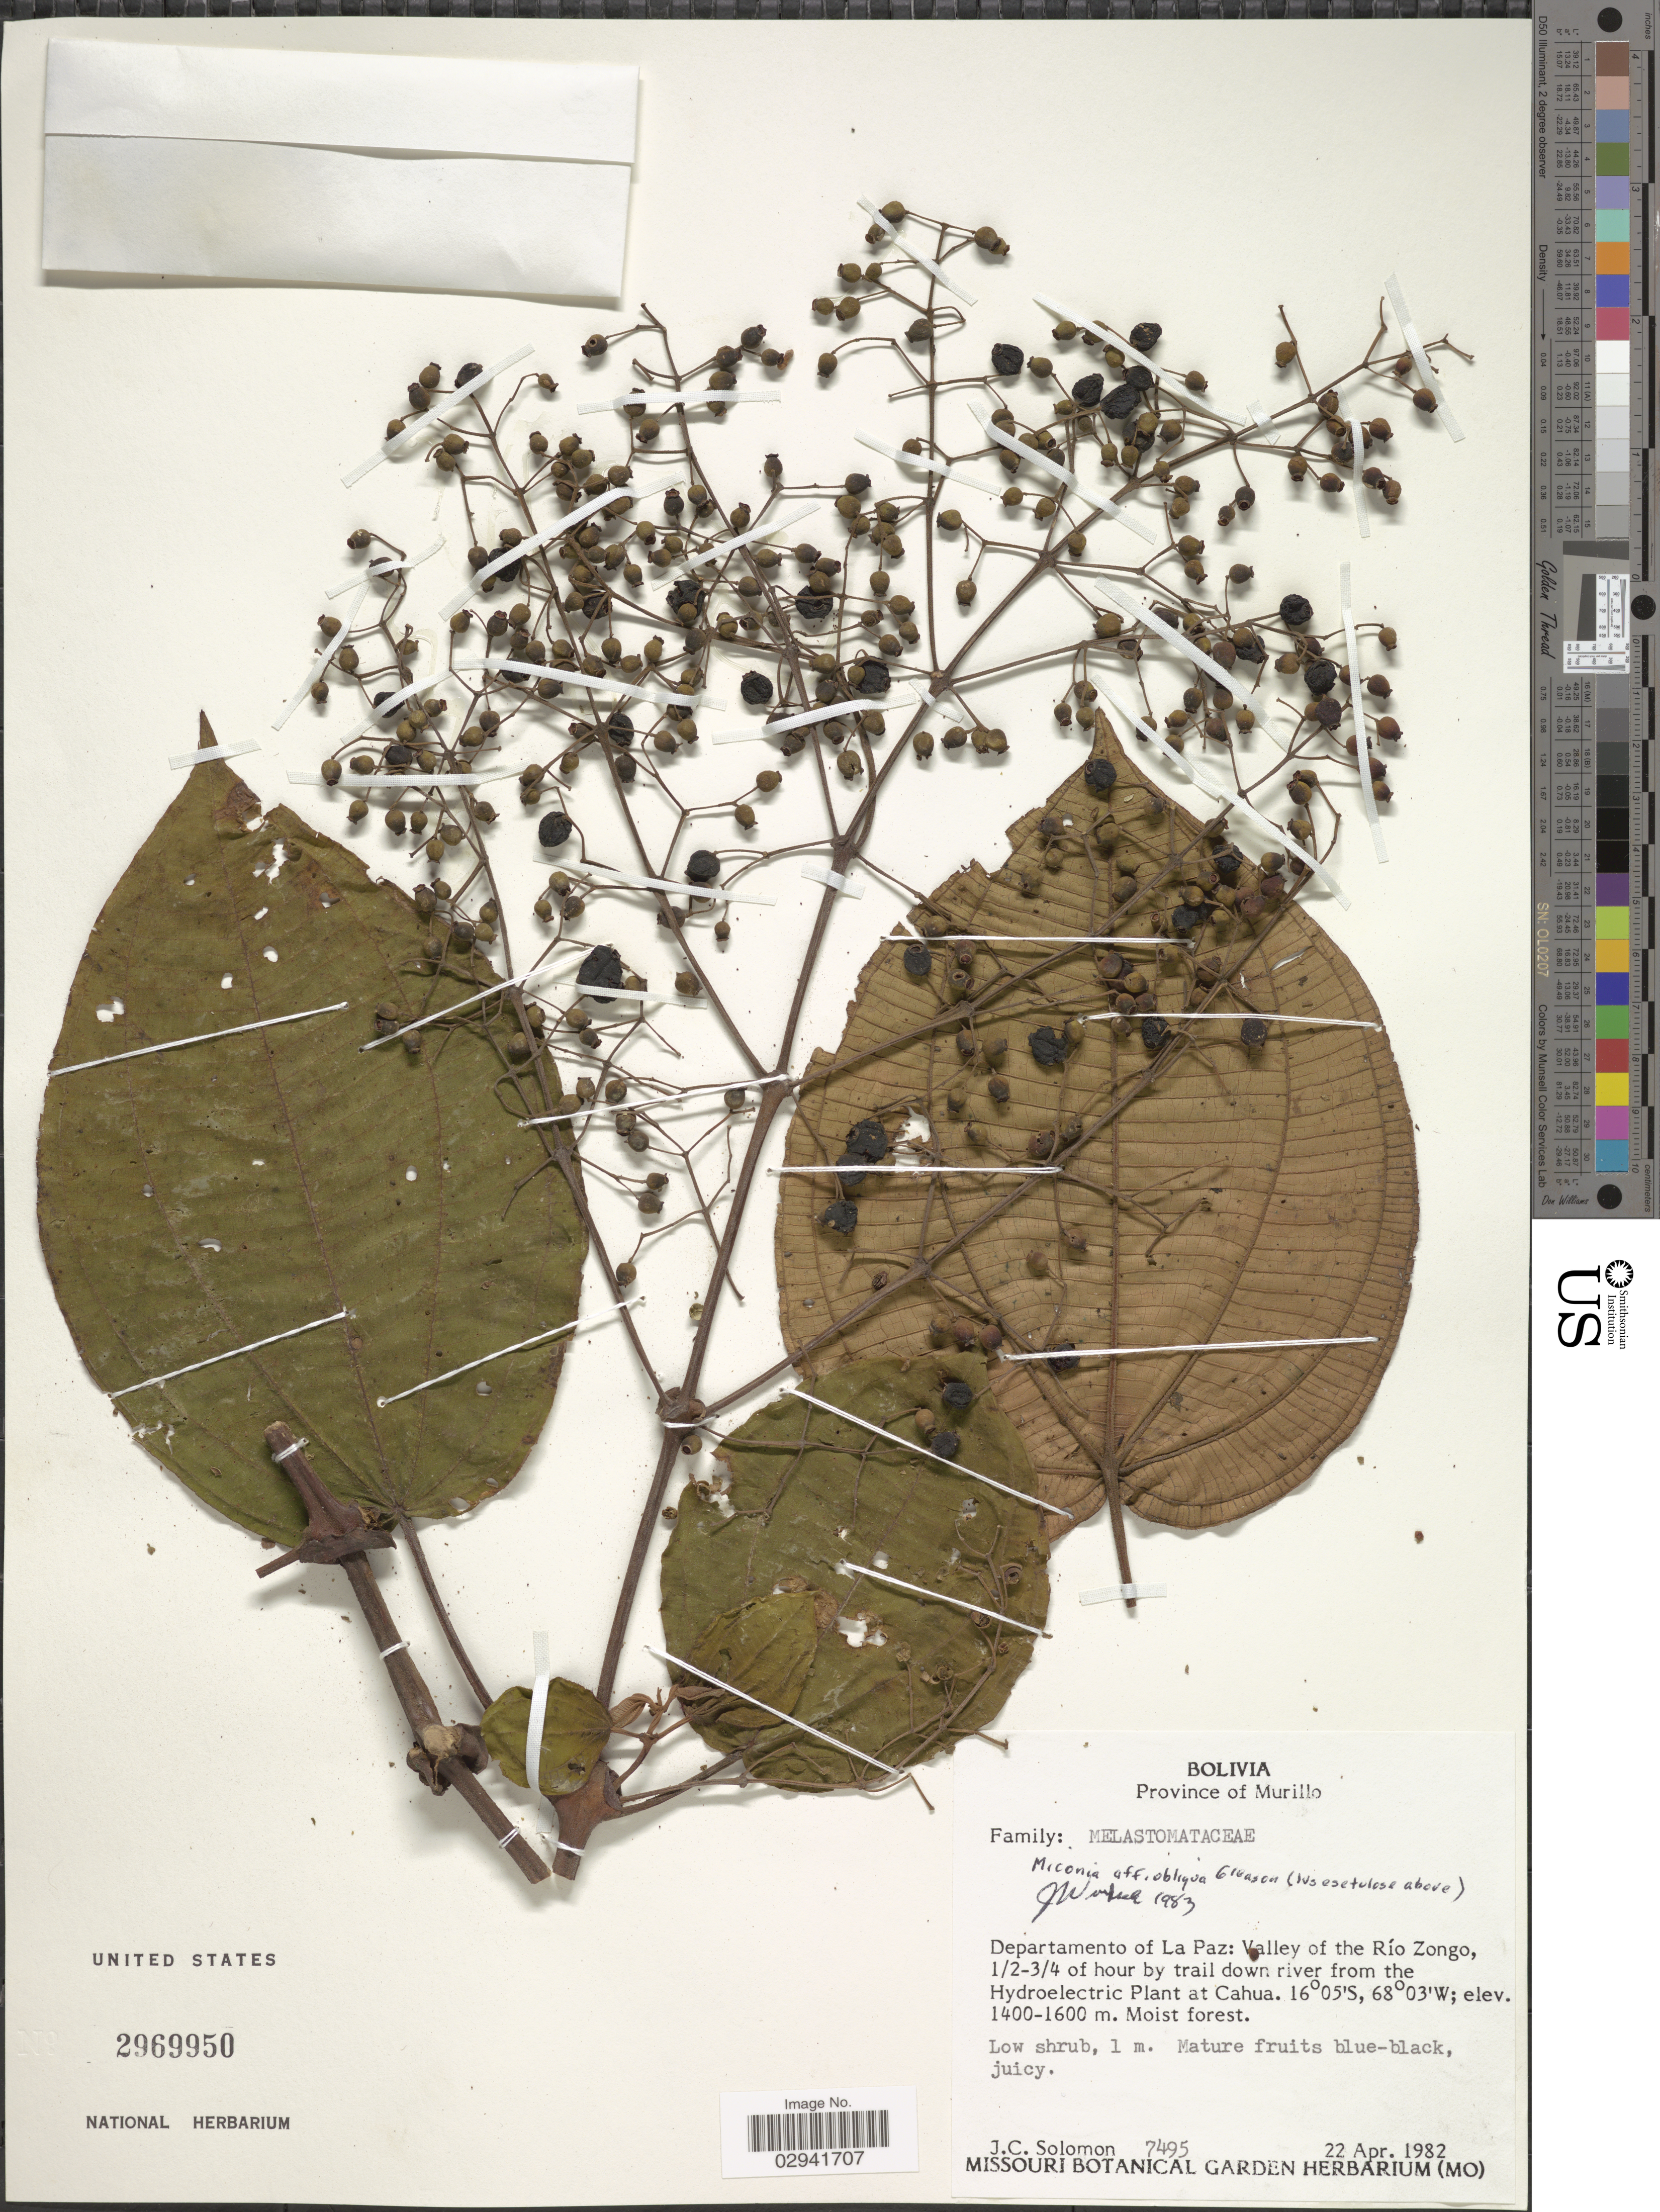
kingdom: Plantae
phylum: Tracheophyta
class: Magnoliopsida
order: Myrtales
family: Melastomataceae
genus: Miconia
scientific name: Miconia obliqua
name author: Gleason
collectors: J. C. Solomon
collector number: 7495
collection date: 1982-04-22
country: Bolivia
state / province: La Paz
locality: Province of Murillo. Departamento of La Paz: Valley of the Río Zongo, 1/2-3/4 of hour by trail down river from the Hydroelectric Plant at Cahua.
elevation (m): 1400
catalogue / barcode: US 2969950